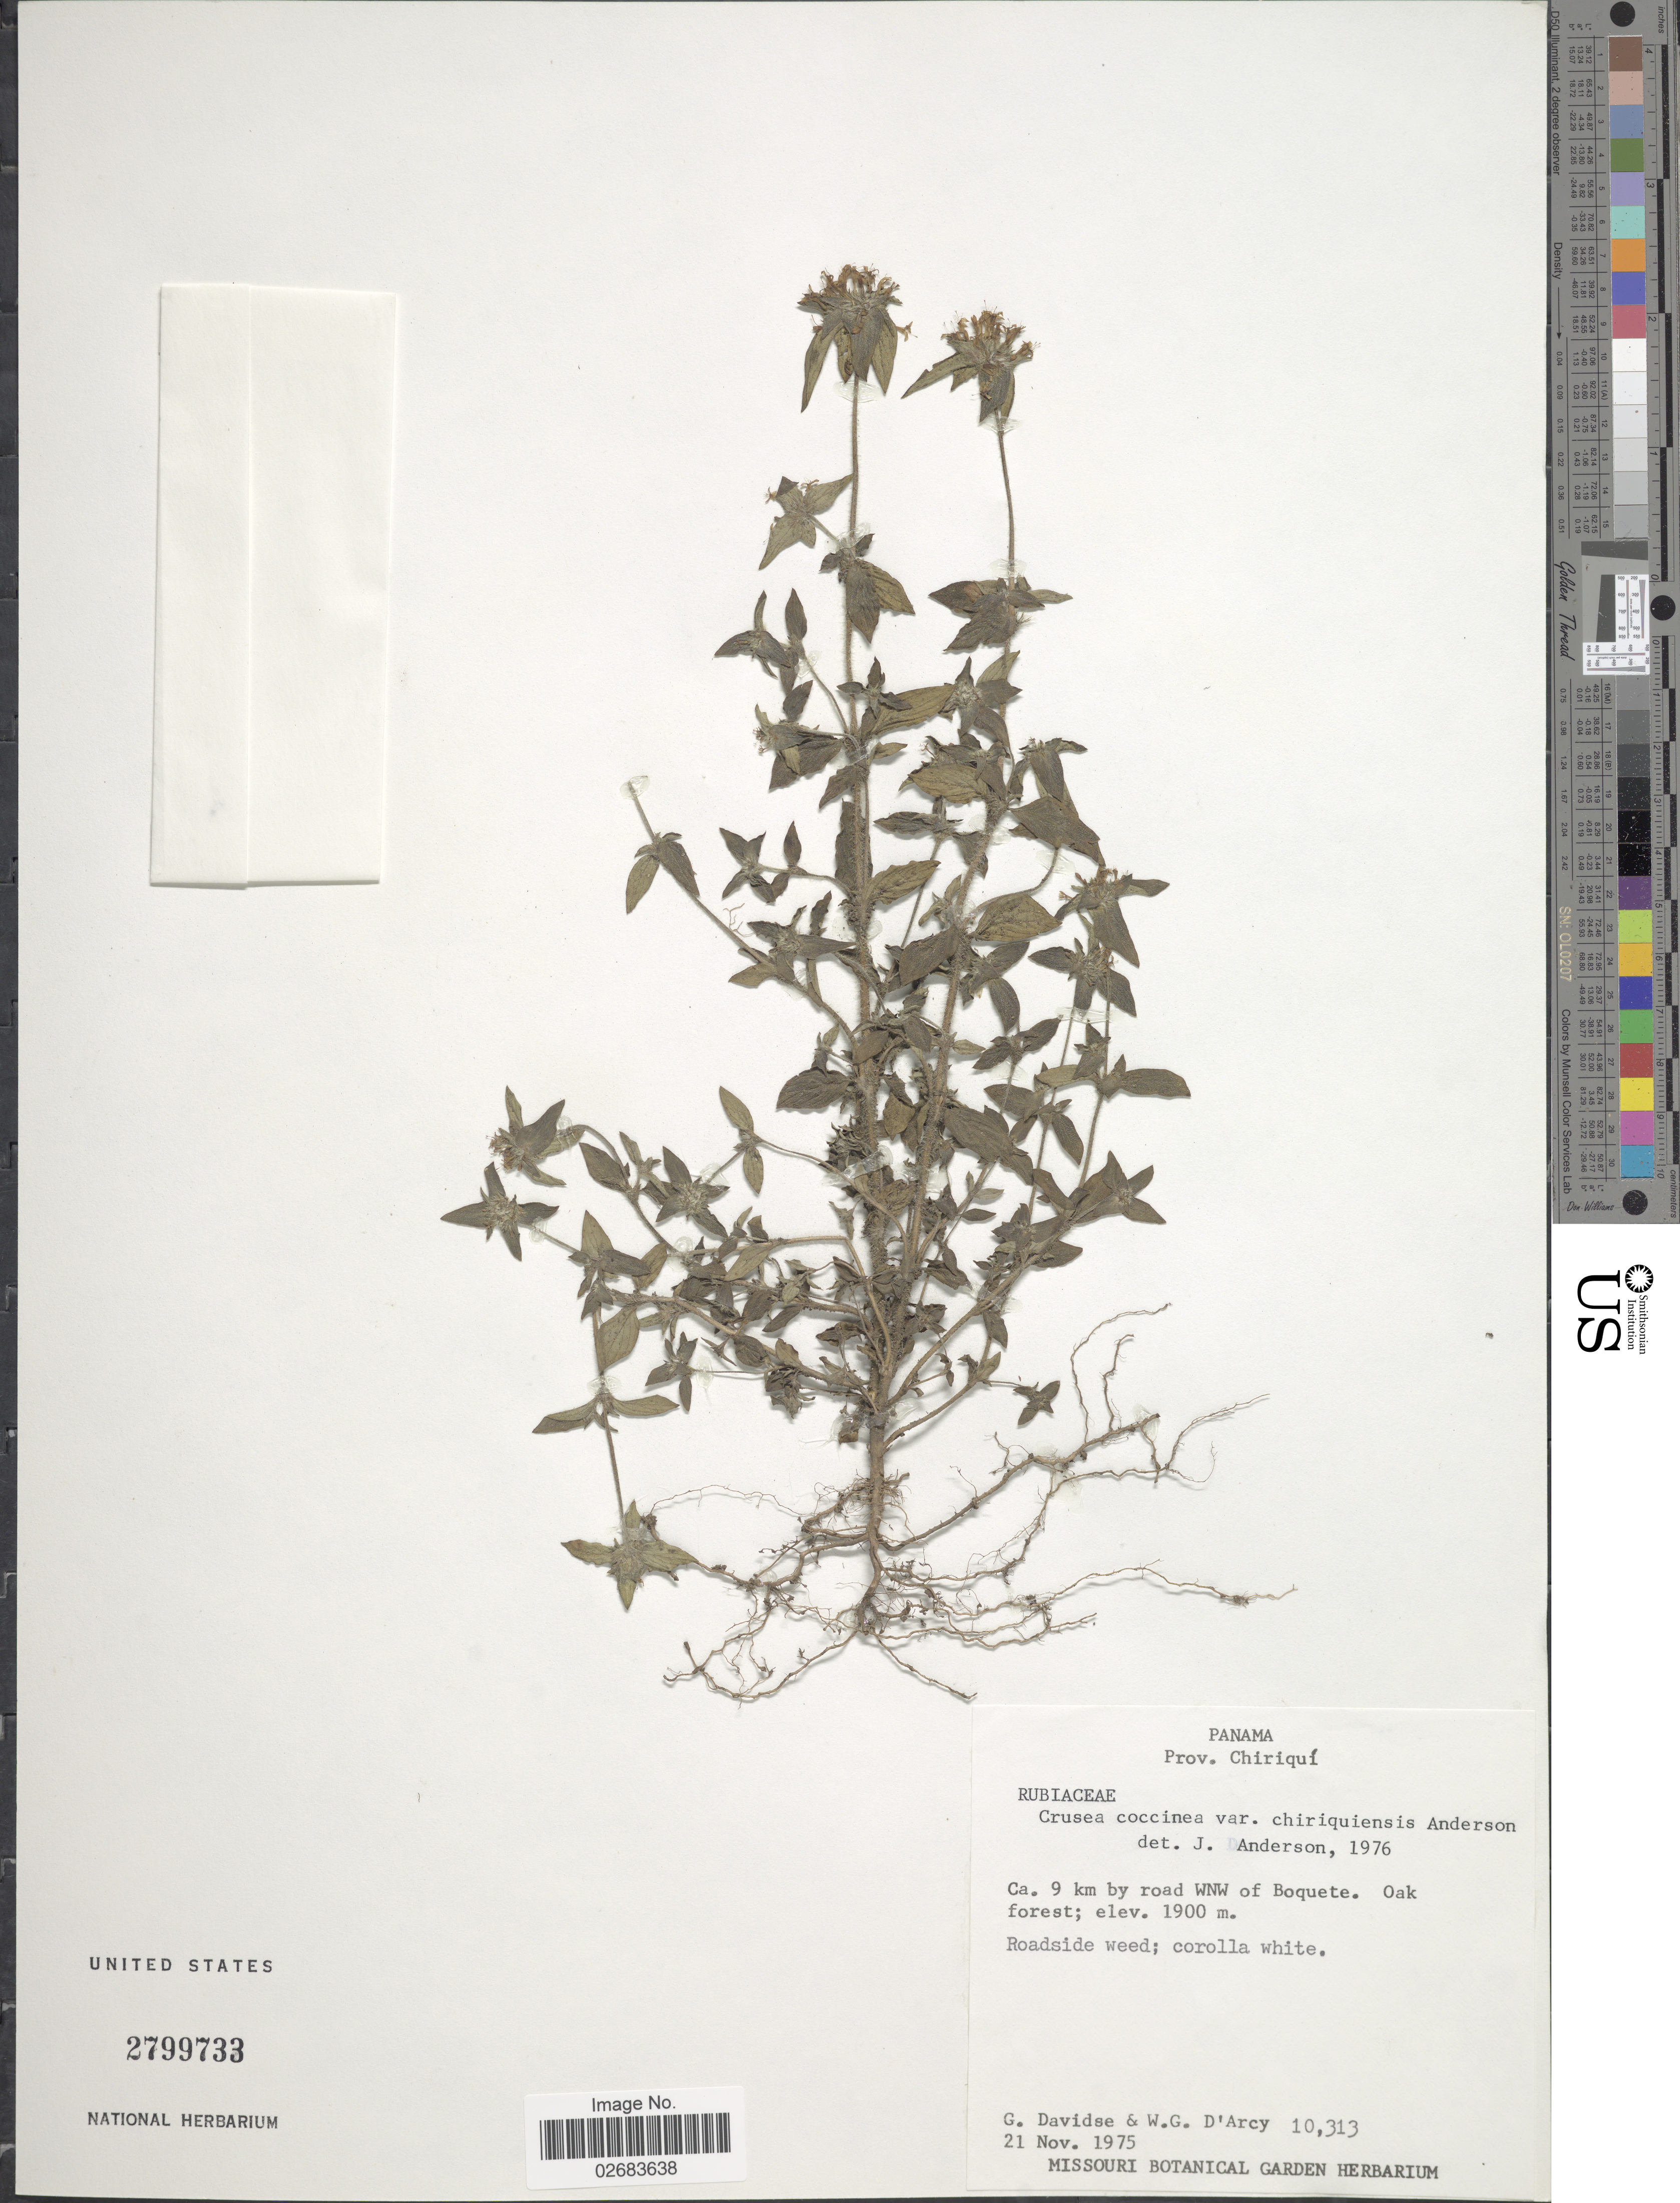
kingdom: Plantae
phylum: Tracheophyta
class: Magnoliopsida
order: Gentianales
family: Rubiaceae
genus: Crusea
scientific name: Crusea coccinea var. chiriquensis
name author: W.R. Anderson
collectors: G. Davidse & W. G. D'Arcy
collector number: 10313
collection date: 1975-11-21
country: Panama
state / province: Chiriqui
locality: Ca. 9 km by road WNW of Boquete. Oak forest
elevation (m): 1900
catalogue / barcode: US 2799733